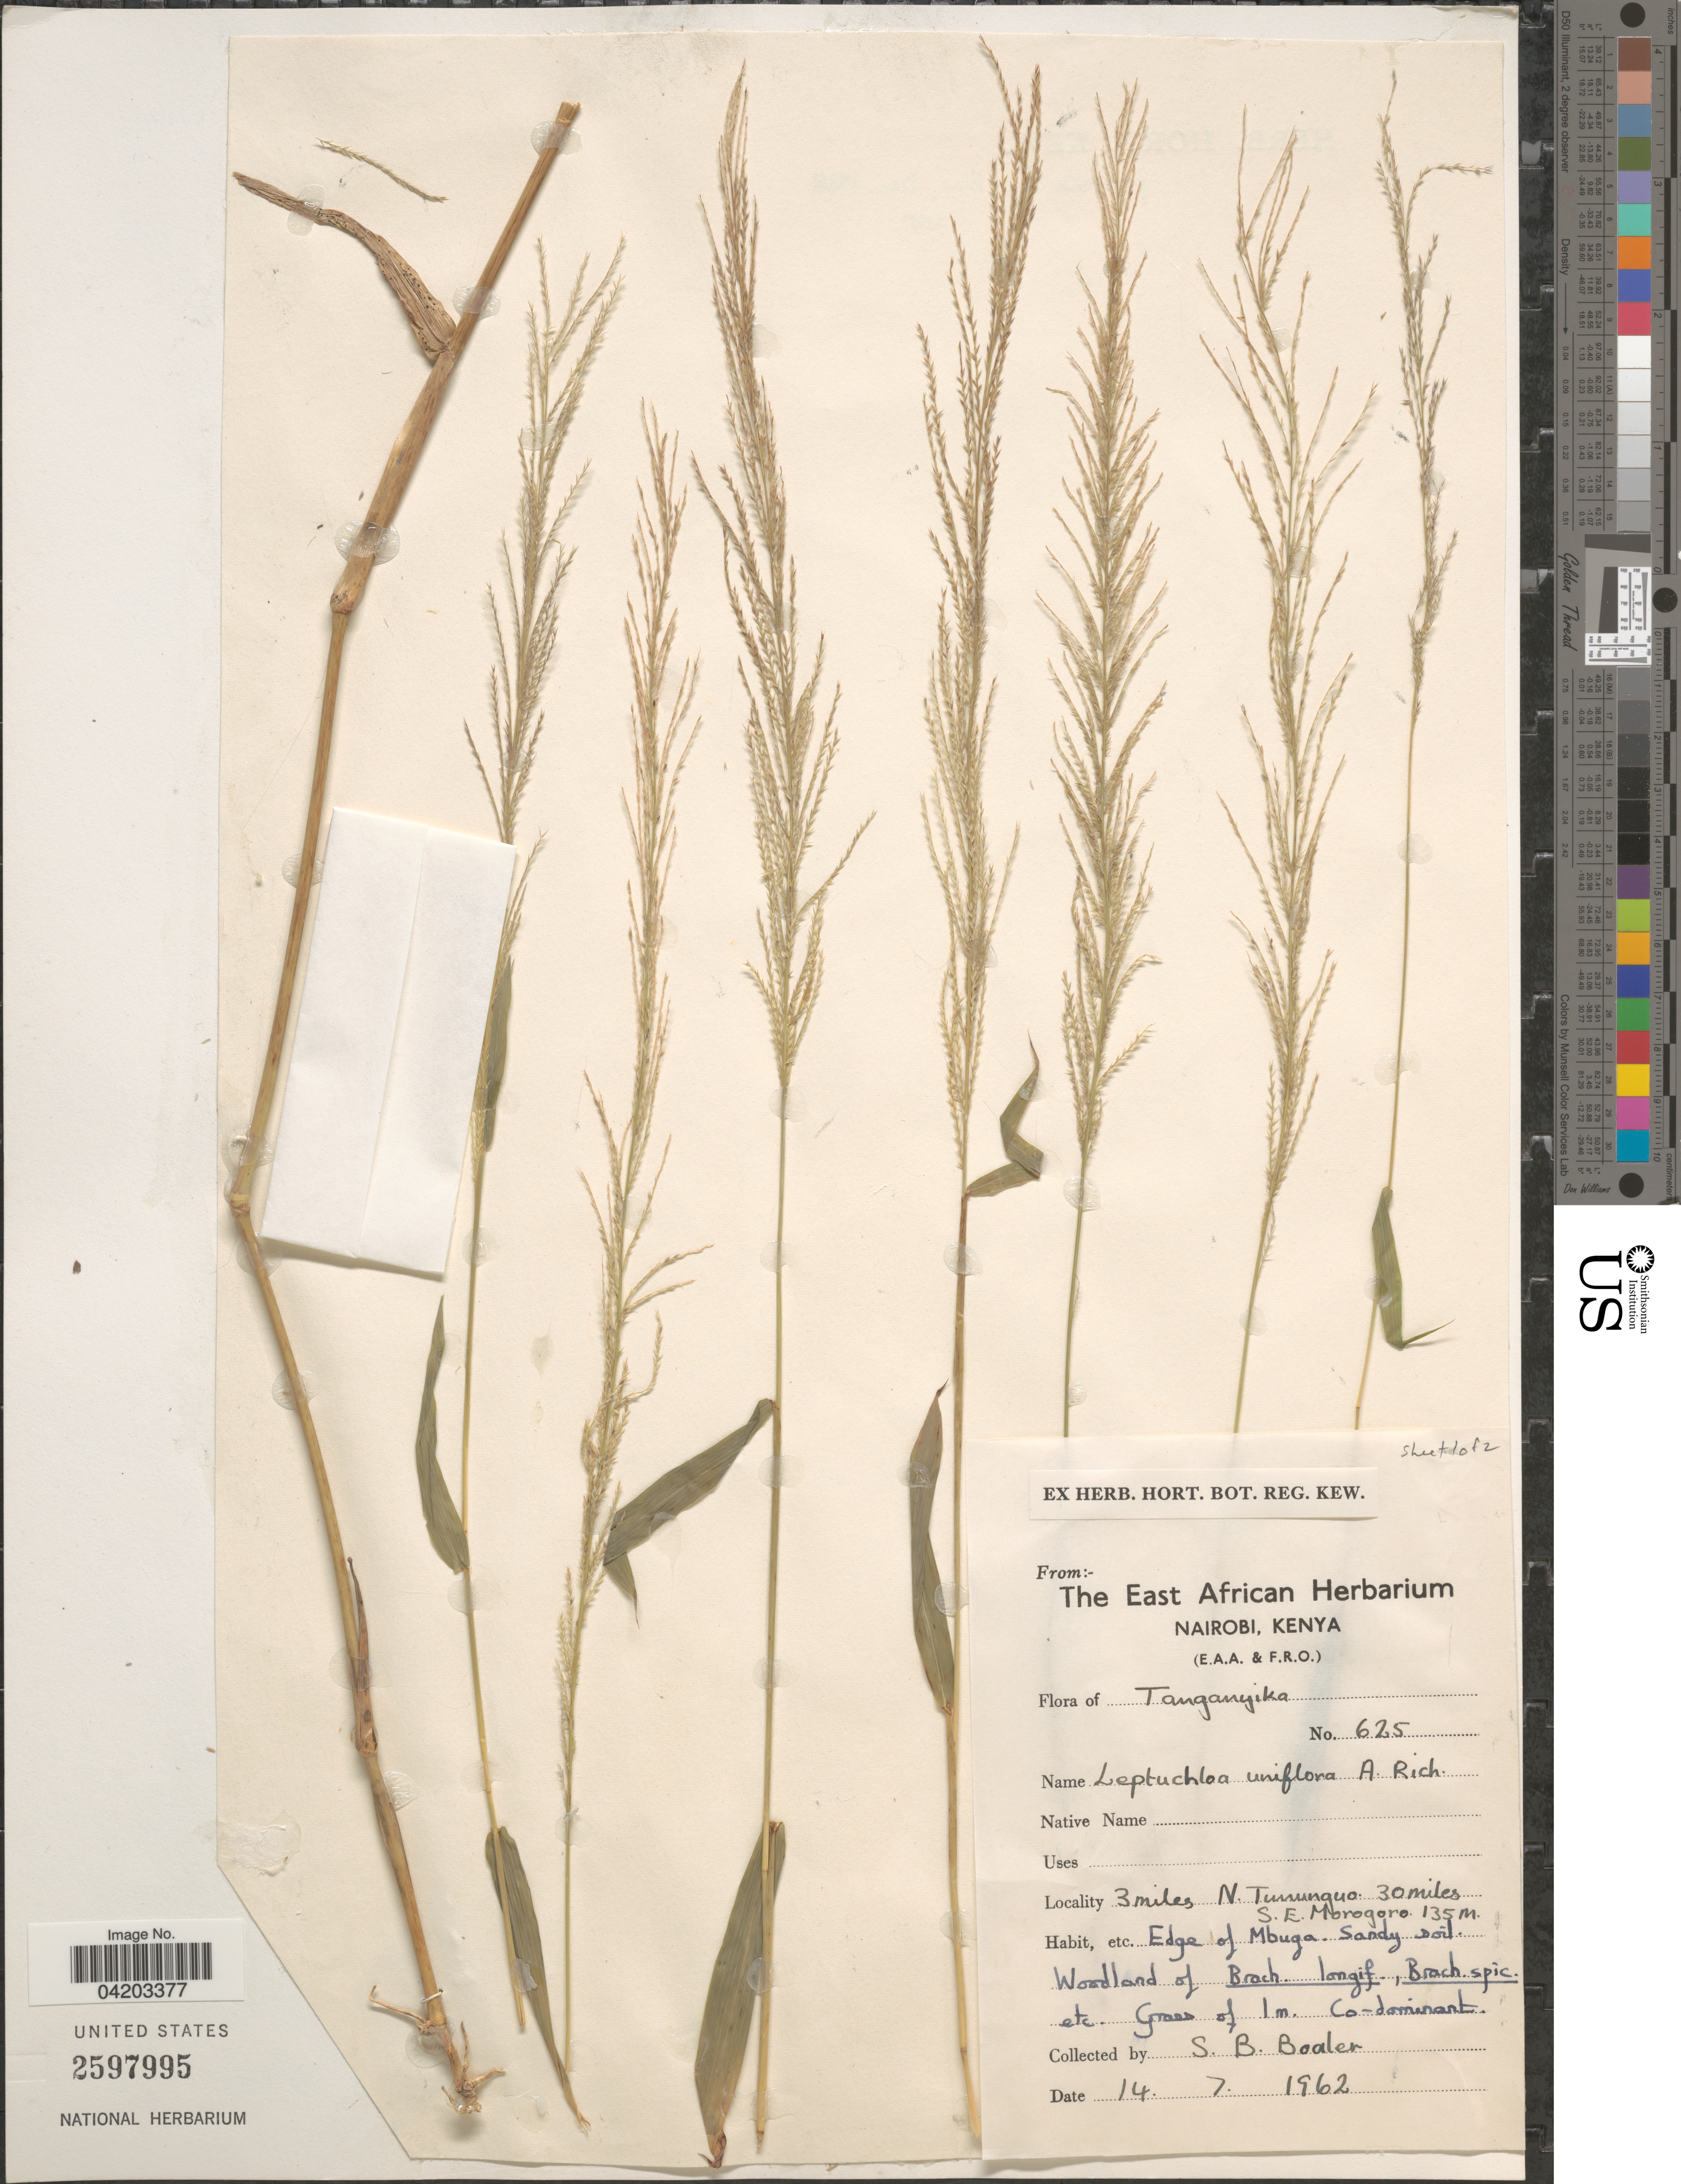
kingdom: Plantae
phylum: Tracheophyta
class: Liliopsida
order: Poales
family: Poaceae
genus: Trigonochloa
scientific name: Trigonochloa uniflora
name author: (Hochst. ex A. Rich.) P.M. Peterson & N. Snow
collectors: S. Boaler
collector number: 625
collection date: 1962-07-14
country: Tanzania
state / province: Morogoro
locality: Tanganyika. 3 miles N. Tununguo 30 miles S.E. Morogoro. Edge of Mbuga.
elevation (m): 135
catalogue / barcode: US 2597995